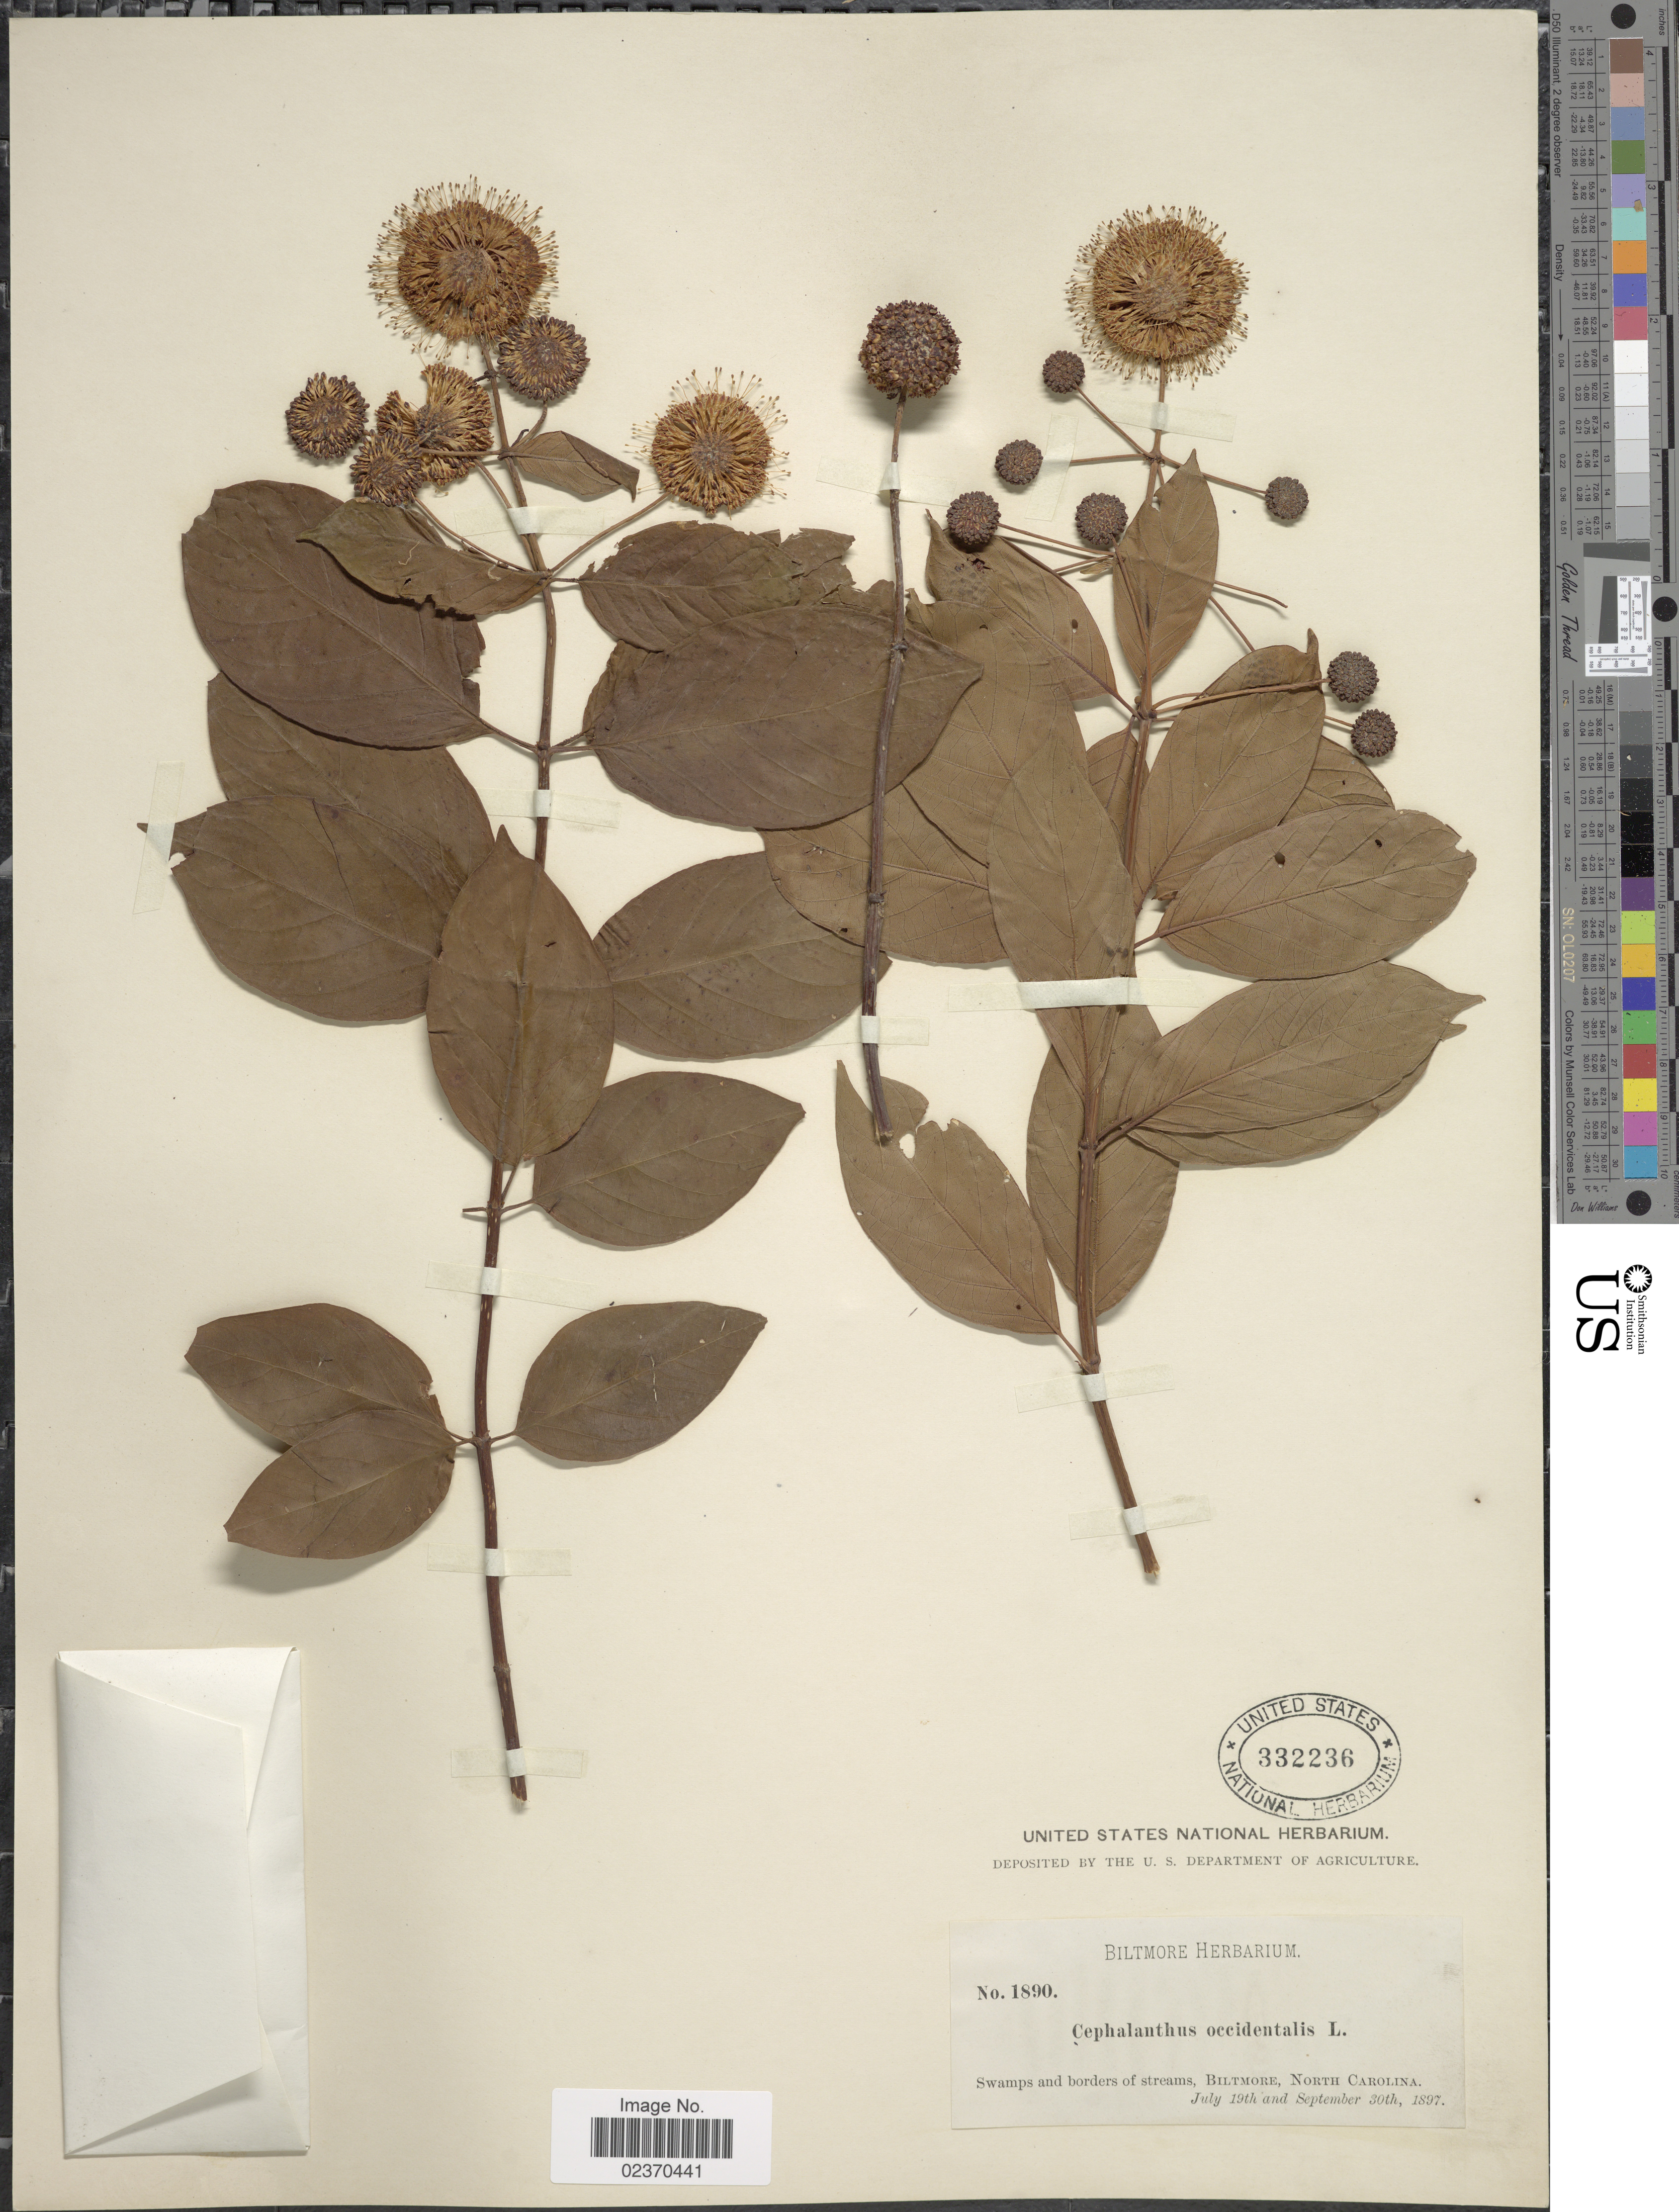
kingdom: Plantae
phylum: Tracheophyta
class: Magnoliopsida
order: Gentianales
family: Rubiaceae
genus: Cephalanthus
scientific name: Cephalanthus occidentalis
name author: L.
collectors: ex herb. Biltmore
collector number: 1890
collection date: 1897-07-19/1897-09-30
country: United States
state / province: North Carolina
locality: Swamps and borders of streams, Biltmore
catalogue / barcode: US 332236